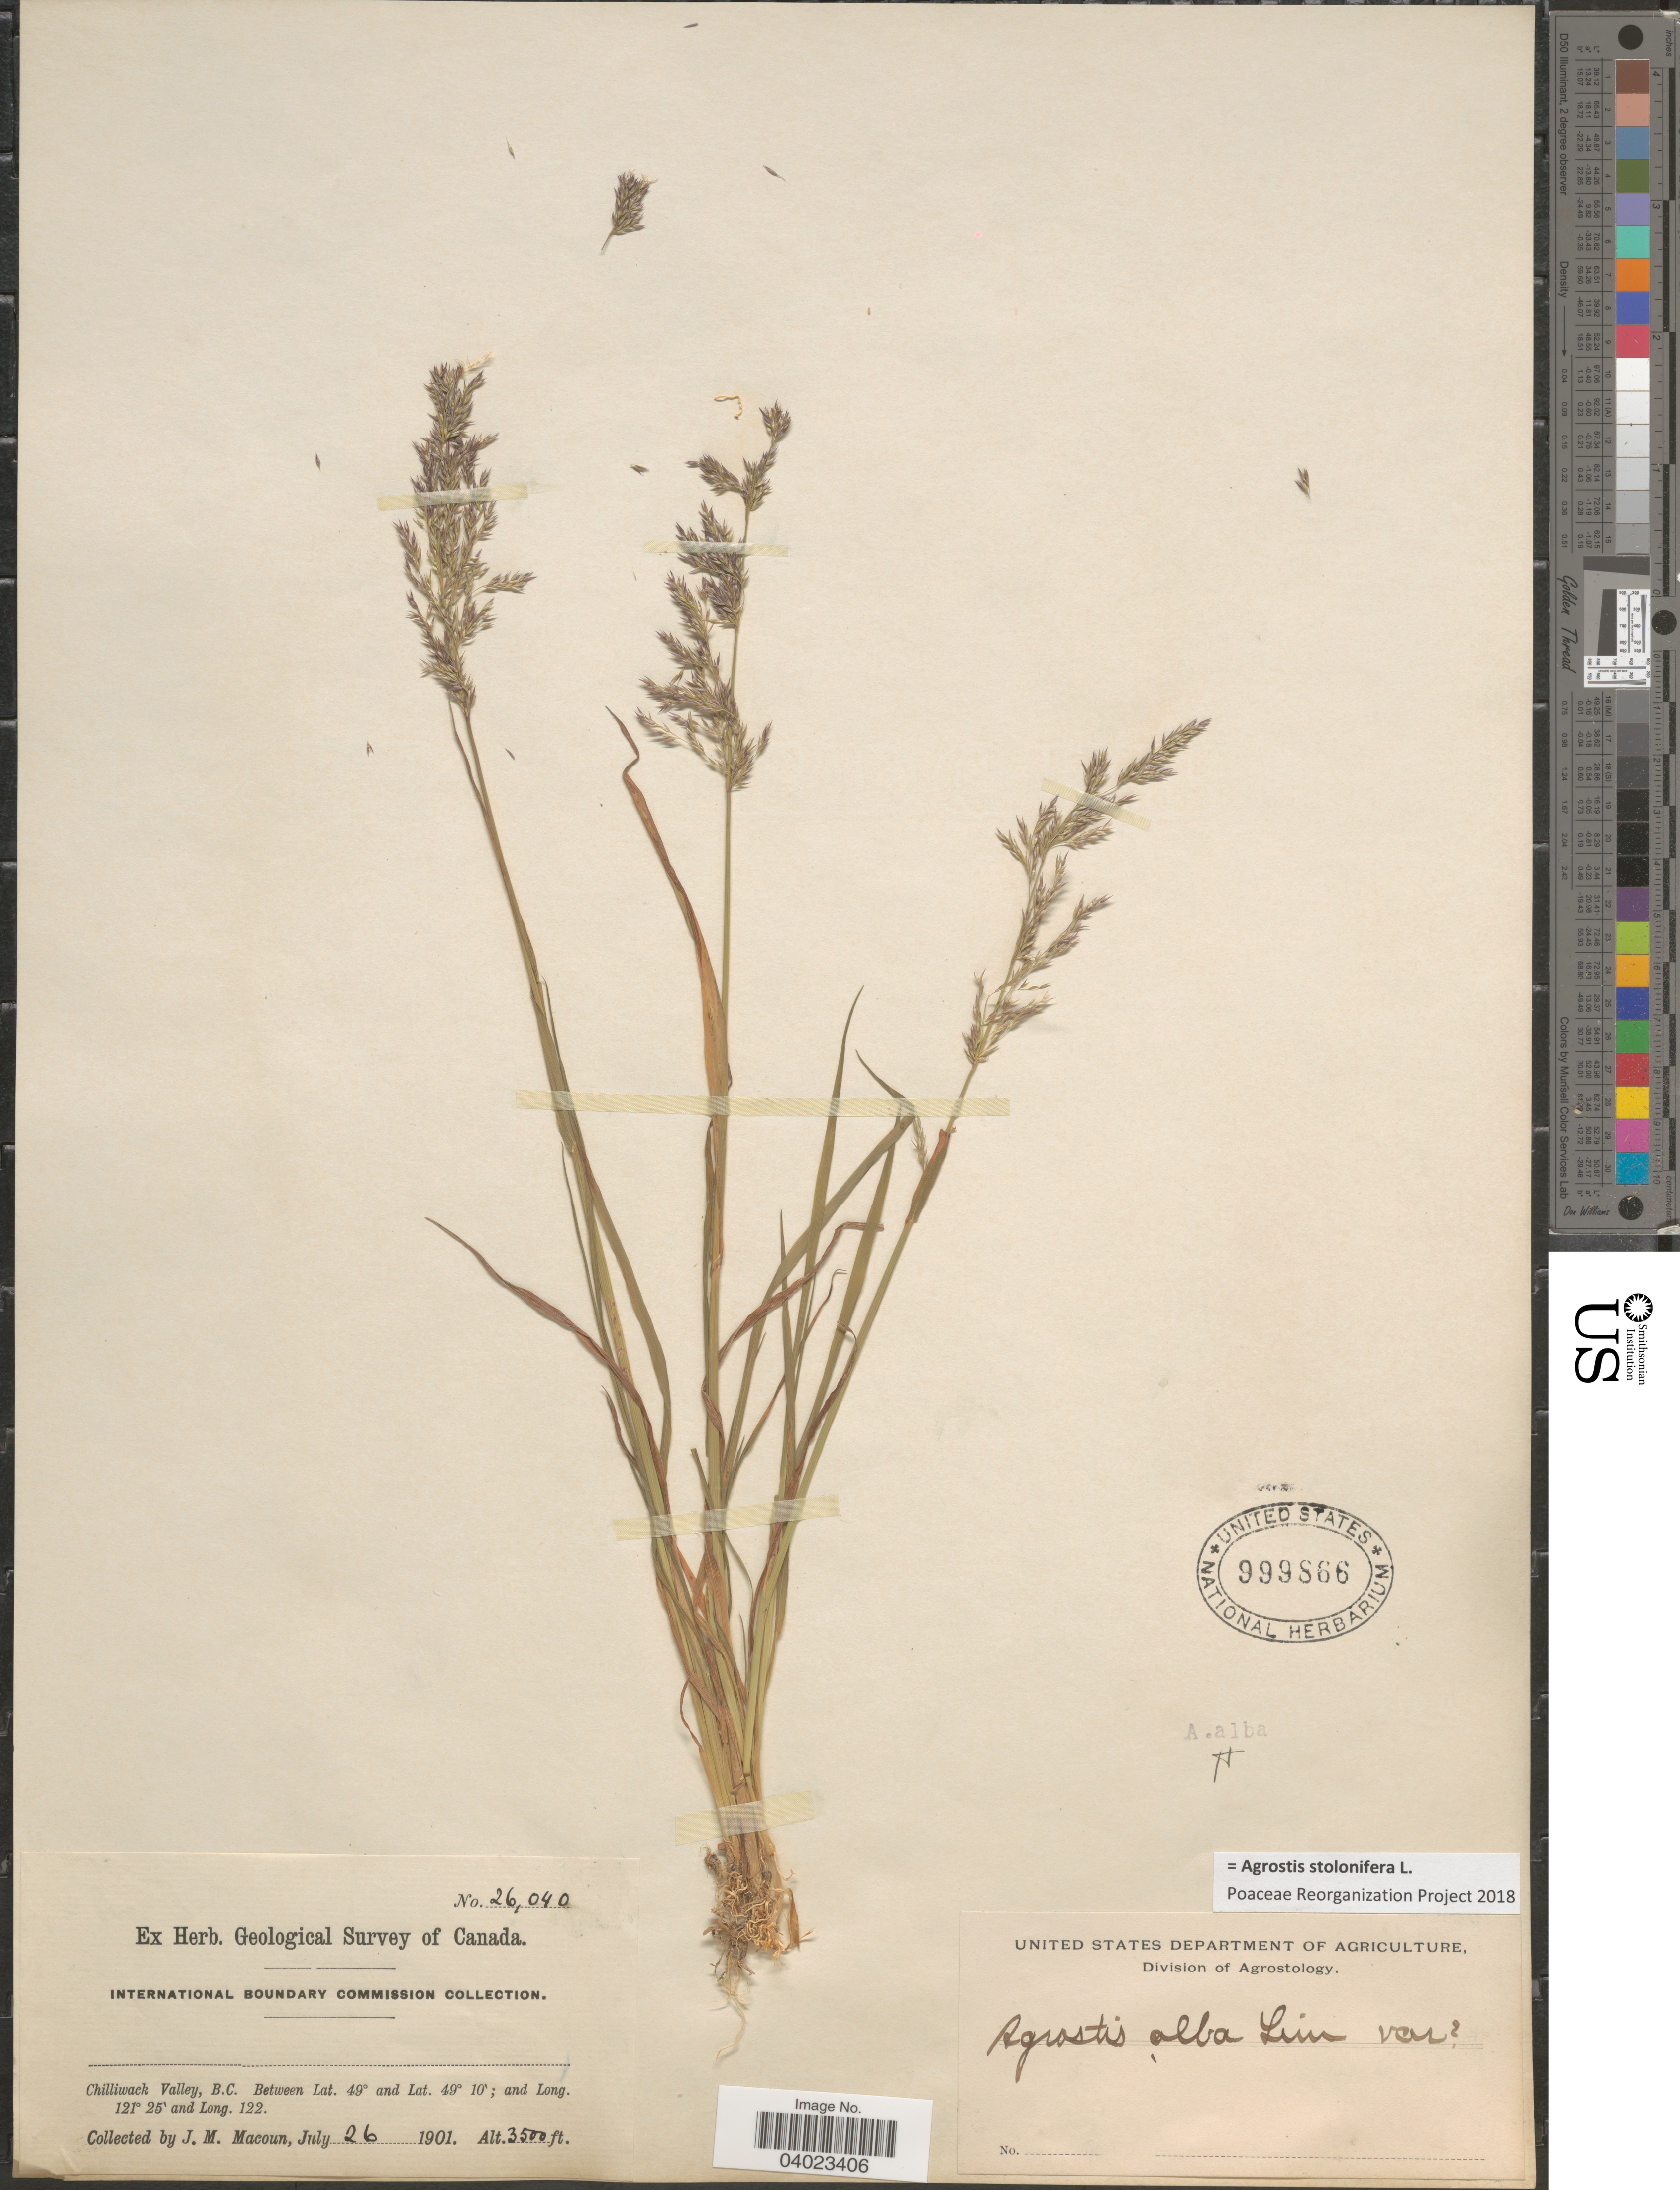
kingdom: Plantae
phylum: Tracheophyta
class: Liliopsida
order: Poales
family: Poaceae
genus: Agrostis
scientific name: Agrostis stolonifera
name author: L.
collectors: J. M. Macoun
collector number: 26040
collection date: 1901-07-26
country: Canada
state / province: British Columbia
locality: Chilliwack Valley.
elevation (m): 1067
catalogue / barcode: US 999866